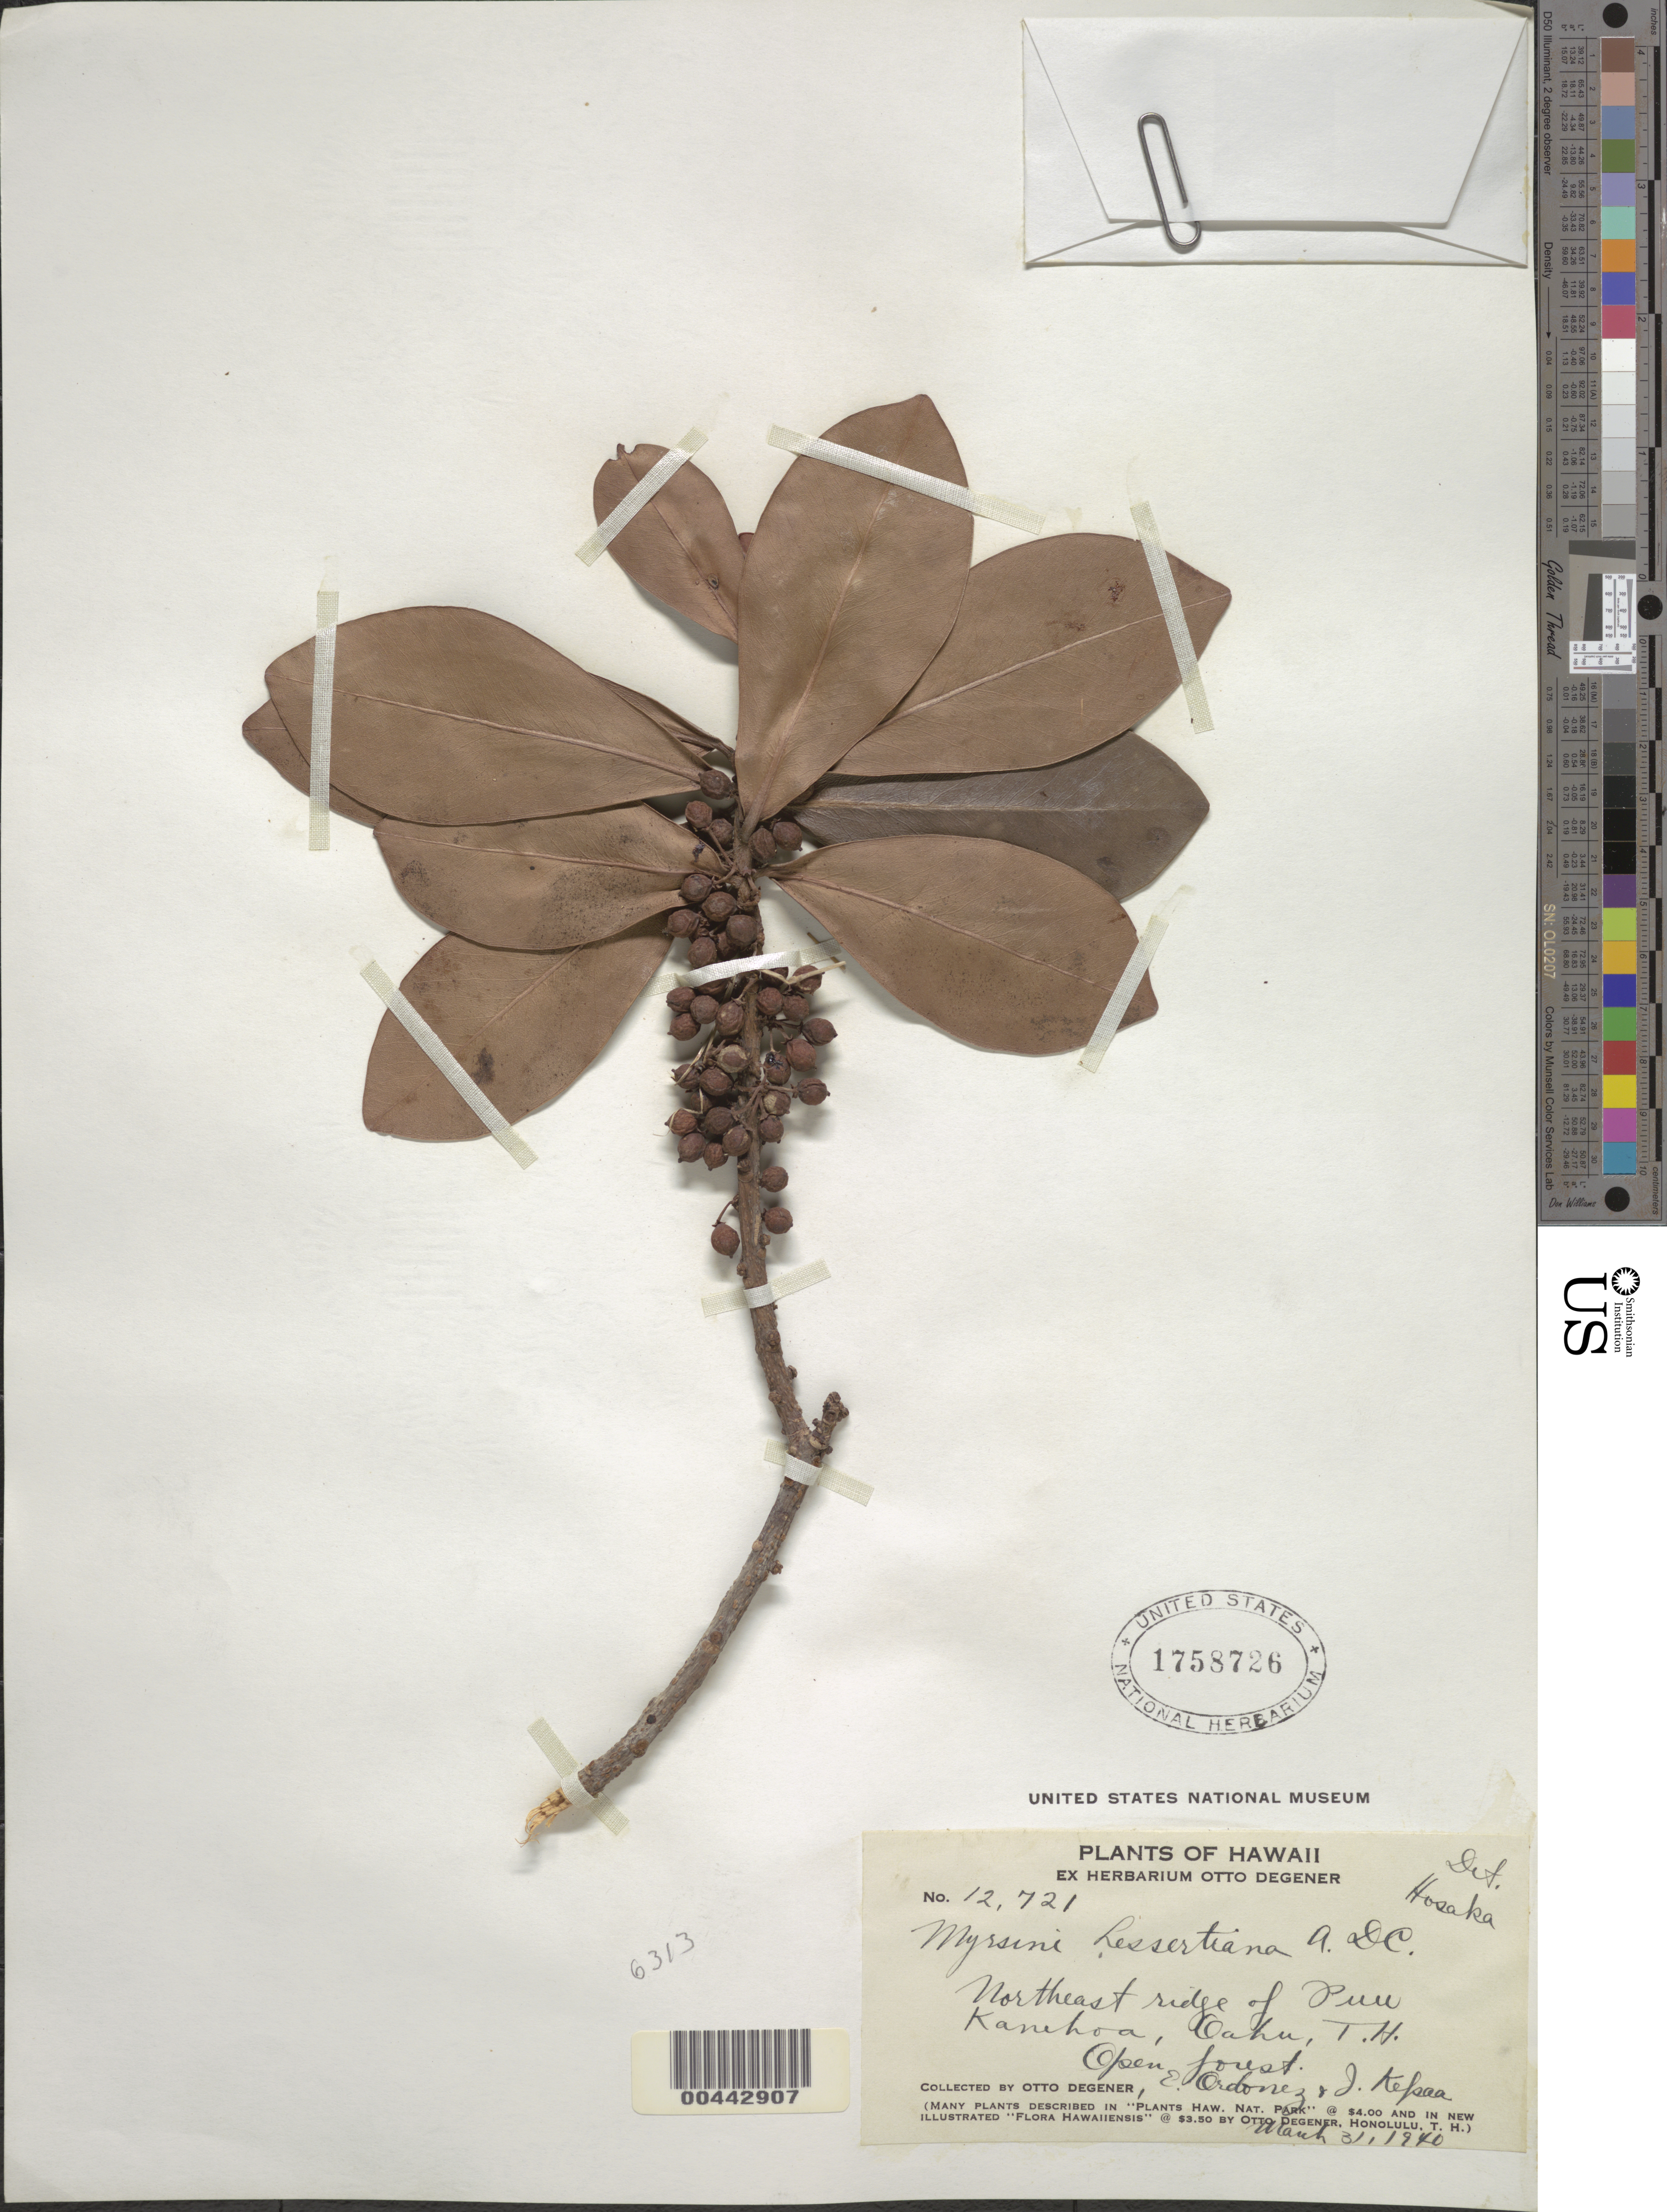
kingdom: Plantae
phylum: Tracheophyta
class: Magnoliopsida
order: Ericales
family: Primulaceae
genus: Myrsine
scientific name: Myrsine lessertiana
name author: A. DC.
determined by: Hosaka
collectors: O. Degener, E. Ordonez & J. Kepaa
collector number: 12721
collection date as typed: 31 Mar 1940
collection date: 1940-03-31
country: United States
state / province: Hawaii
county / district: Honolulu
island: Oahu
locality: Northeast ridge of Puu Kanehoa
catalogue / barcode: US 1758726